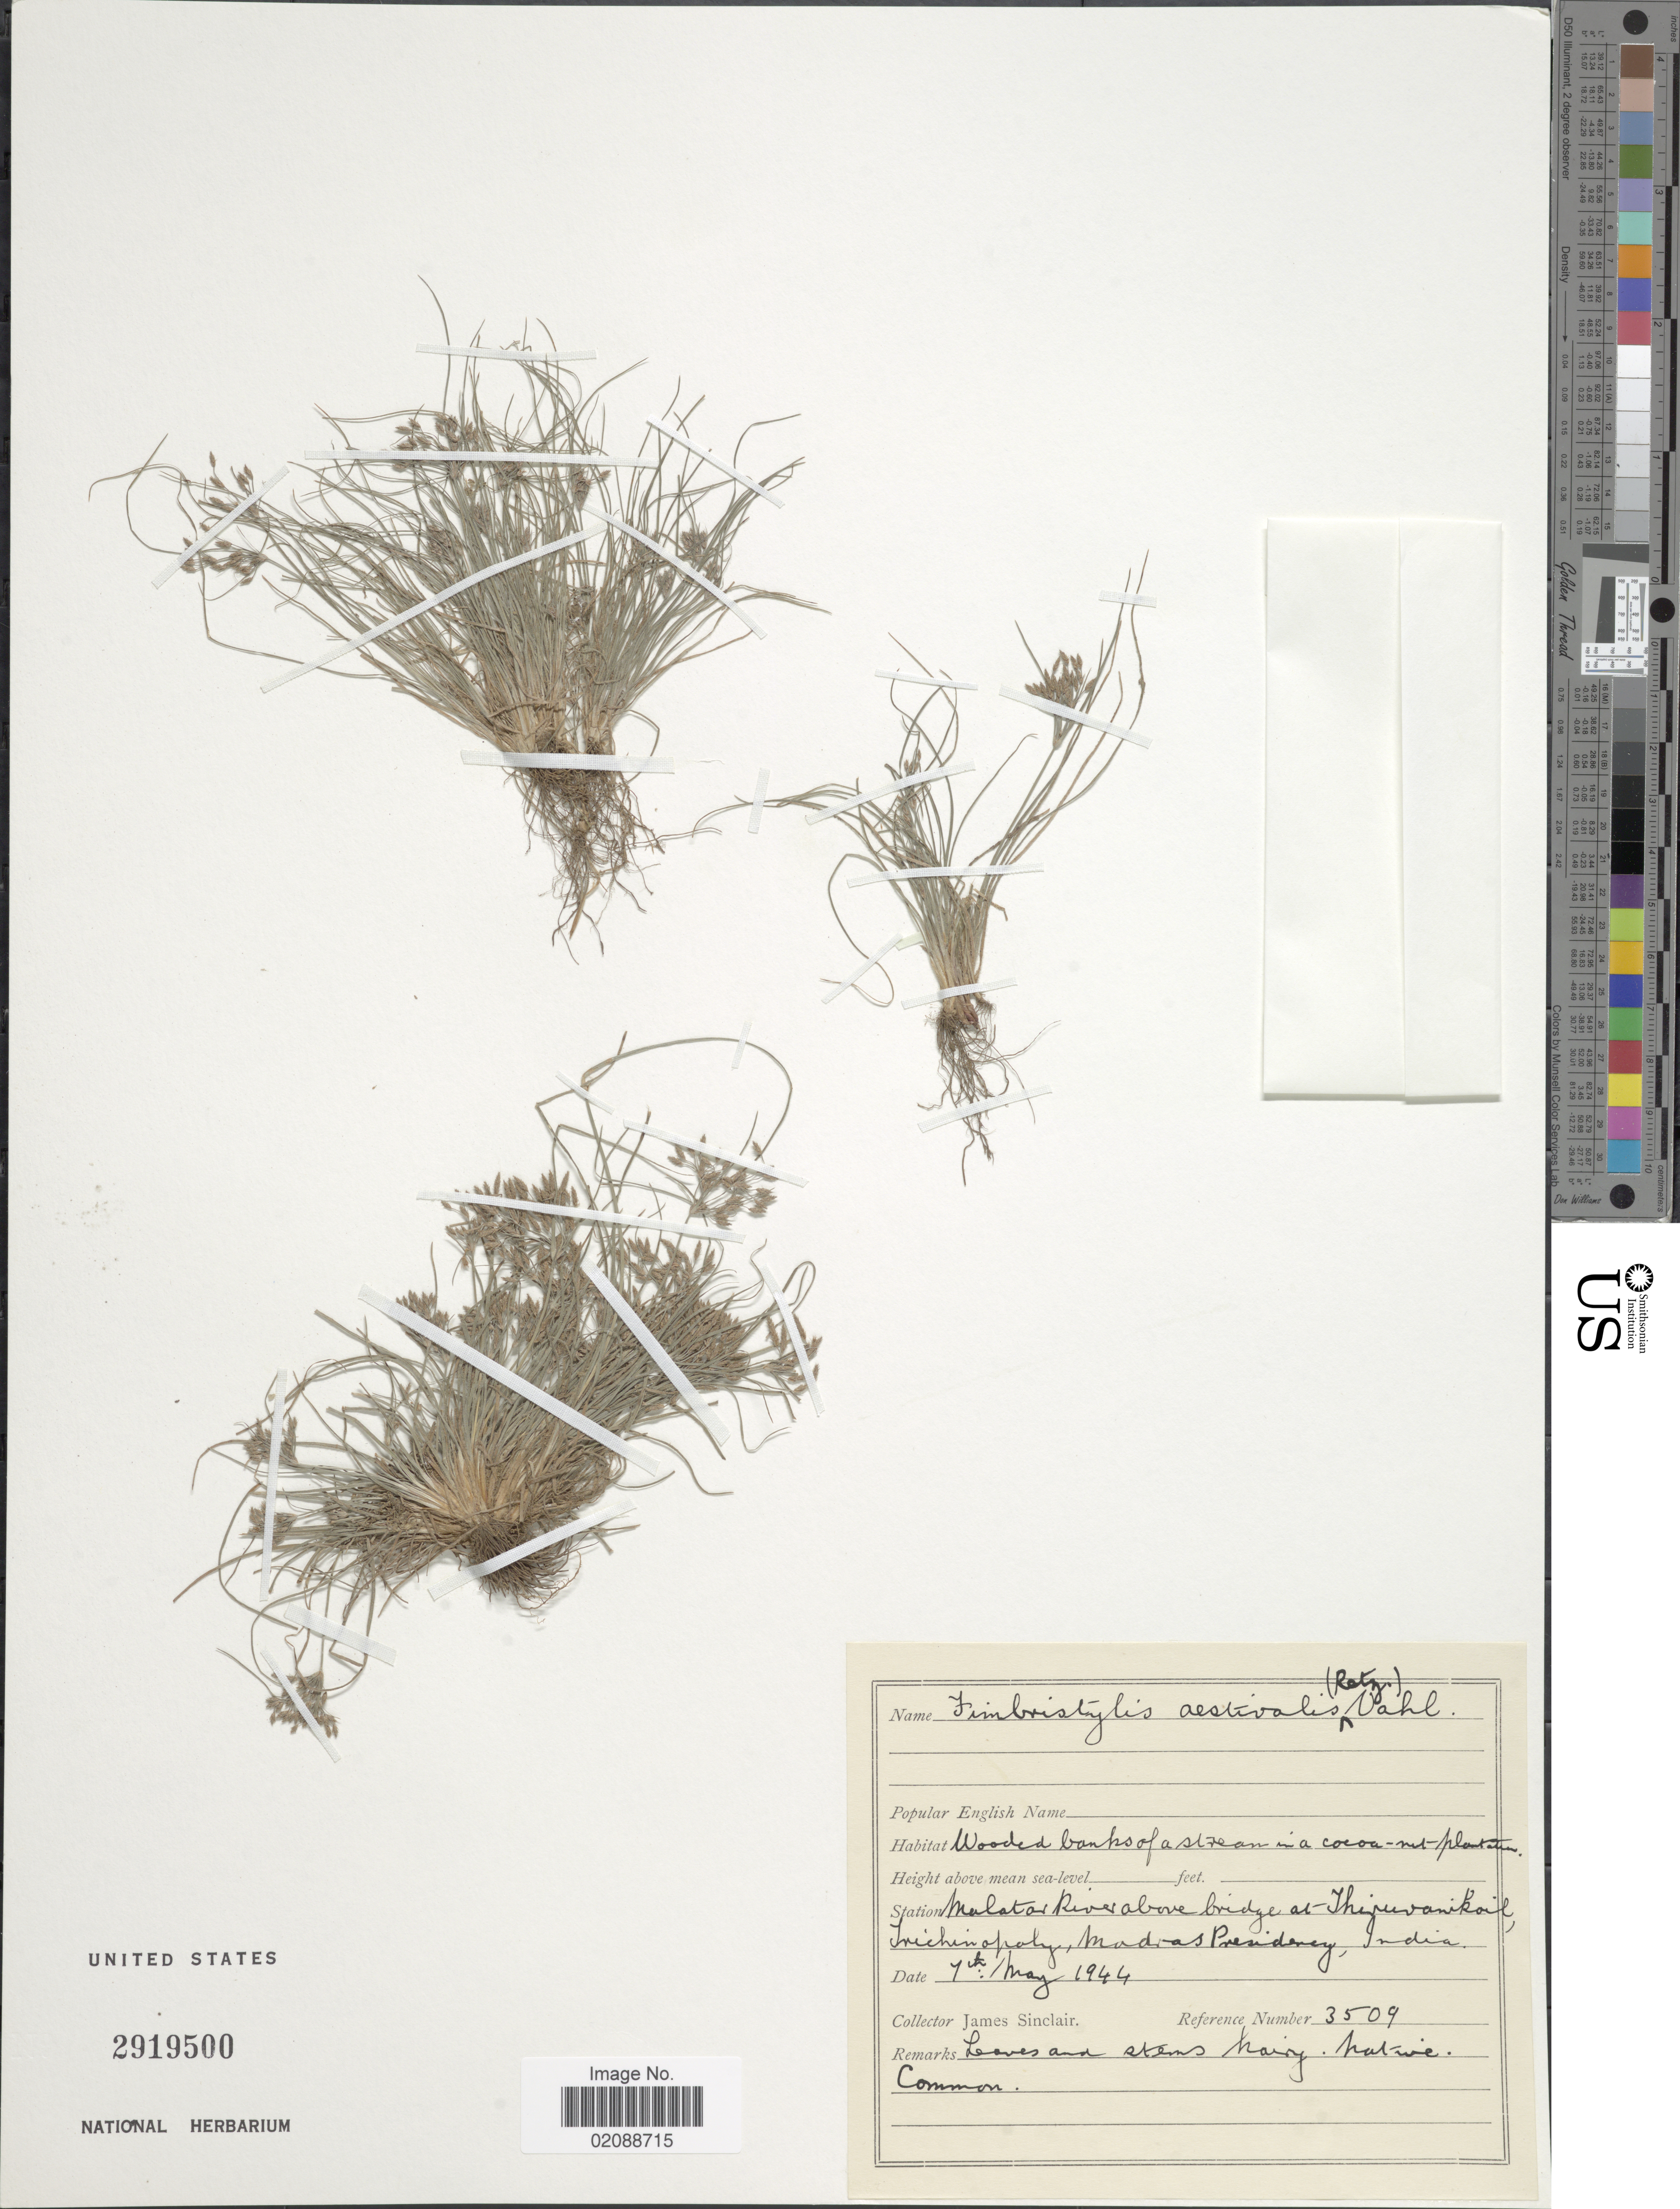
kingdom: Plantae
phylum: Tracheophyta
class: Liliopsida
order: Poales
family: Cyperaceae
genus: Fimbristylis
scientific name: Fimbristylis aestivalis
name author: (Retz.) Vahl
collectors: J. Sinclair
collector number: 3509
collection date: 1944-05-07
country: India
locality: Malatar River above bridge at ThiruvanikoilTrichinopoly, Madras Presidency.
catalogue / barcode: US 2919500